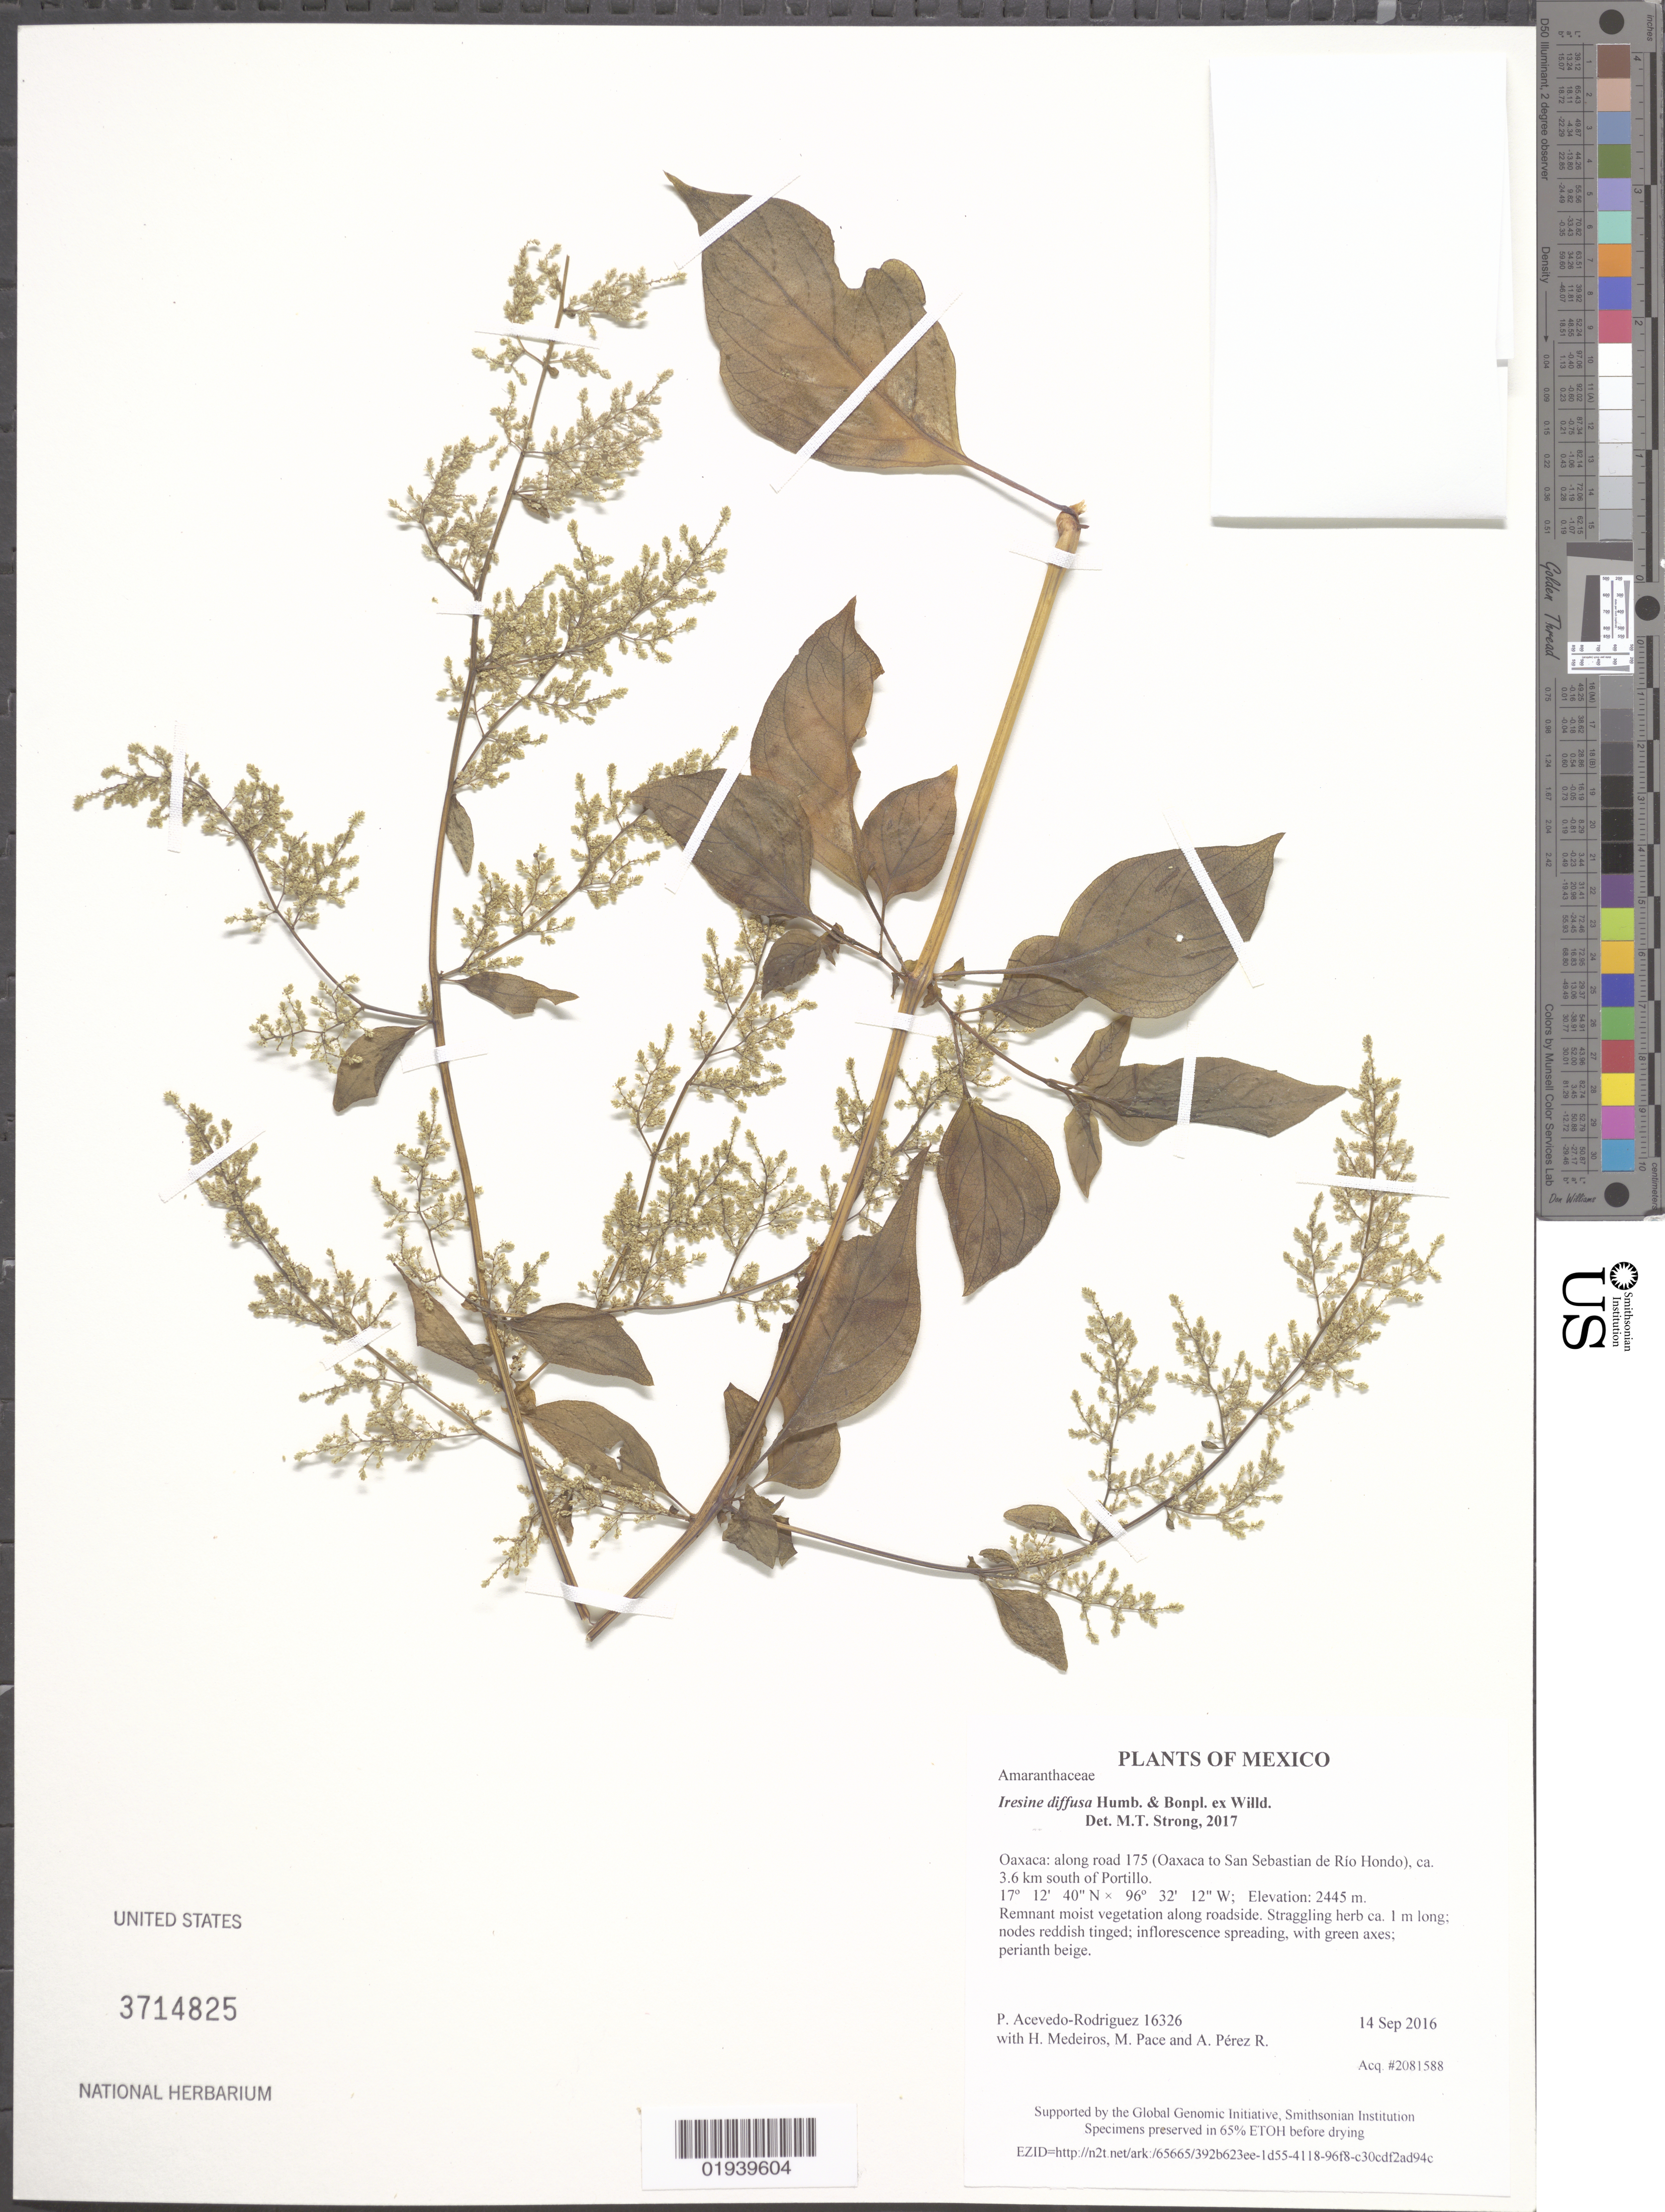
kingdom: Plantae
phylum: Tracheophyta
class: Magnoliopsida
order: Caryophyllales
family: Amaranthaceae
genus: Iresine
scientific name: Iresine diffusa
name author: Humb. & Bonpl. ex Willd.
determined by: Strong, M. T., (US), Smithsonian Institution - National Museum of Natural History (UNITED STATES)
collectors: P. Acevedo-Rodr., H. Medeiros, M. R. Pace & A. Pérez R.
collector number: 16326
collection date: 2016-09-14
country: Mexico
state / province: Oaxaca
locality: along road 175 (Oaxaca to San Sebastian de Río Hondo), ca. 3.6 km south of Portillo.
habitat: Remnant moist vegetation along roadside.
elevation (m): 2445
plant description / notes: US, NY, MO, K, F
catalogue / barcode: US 3714825